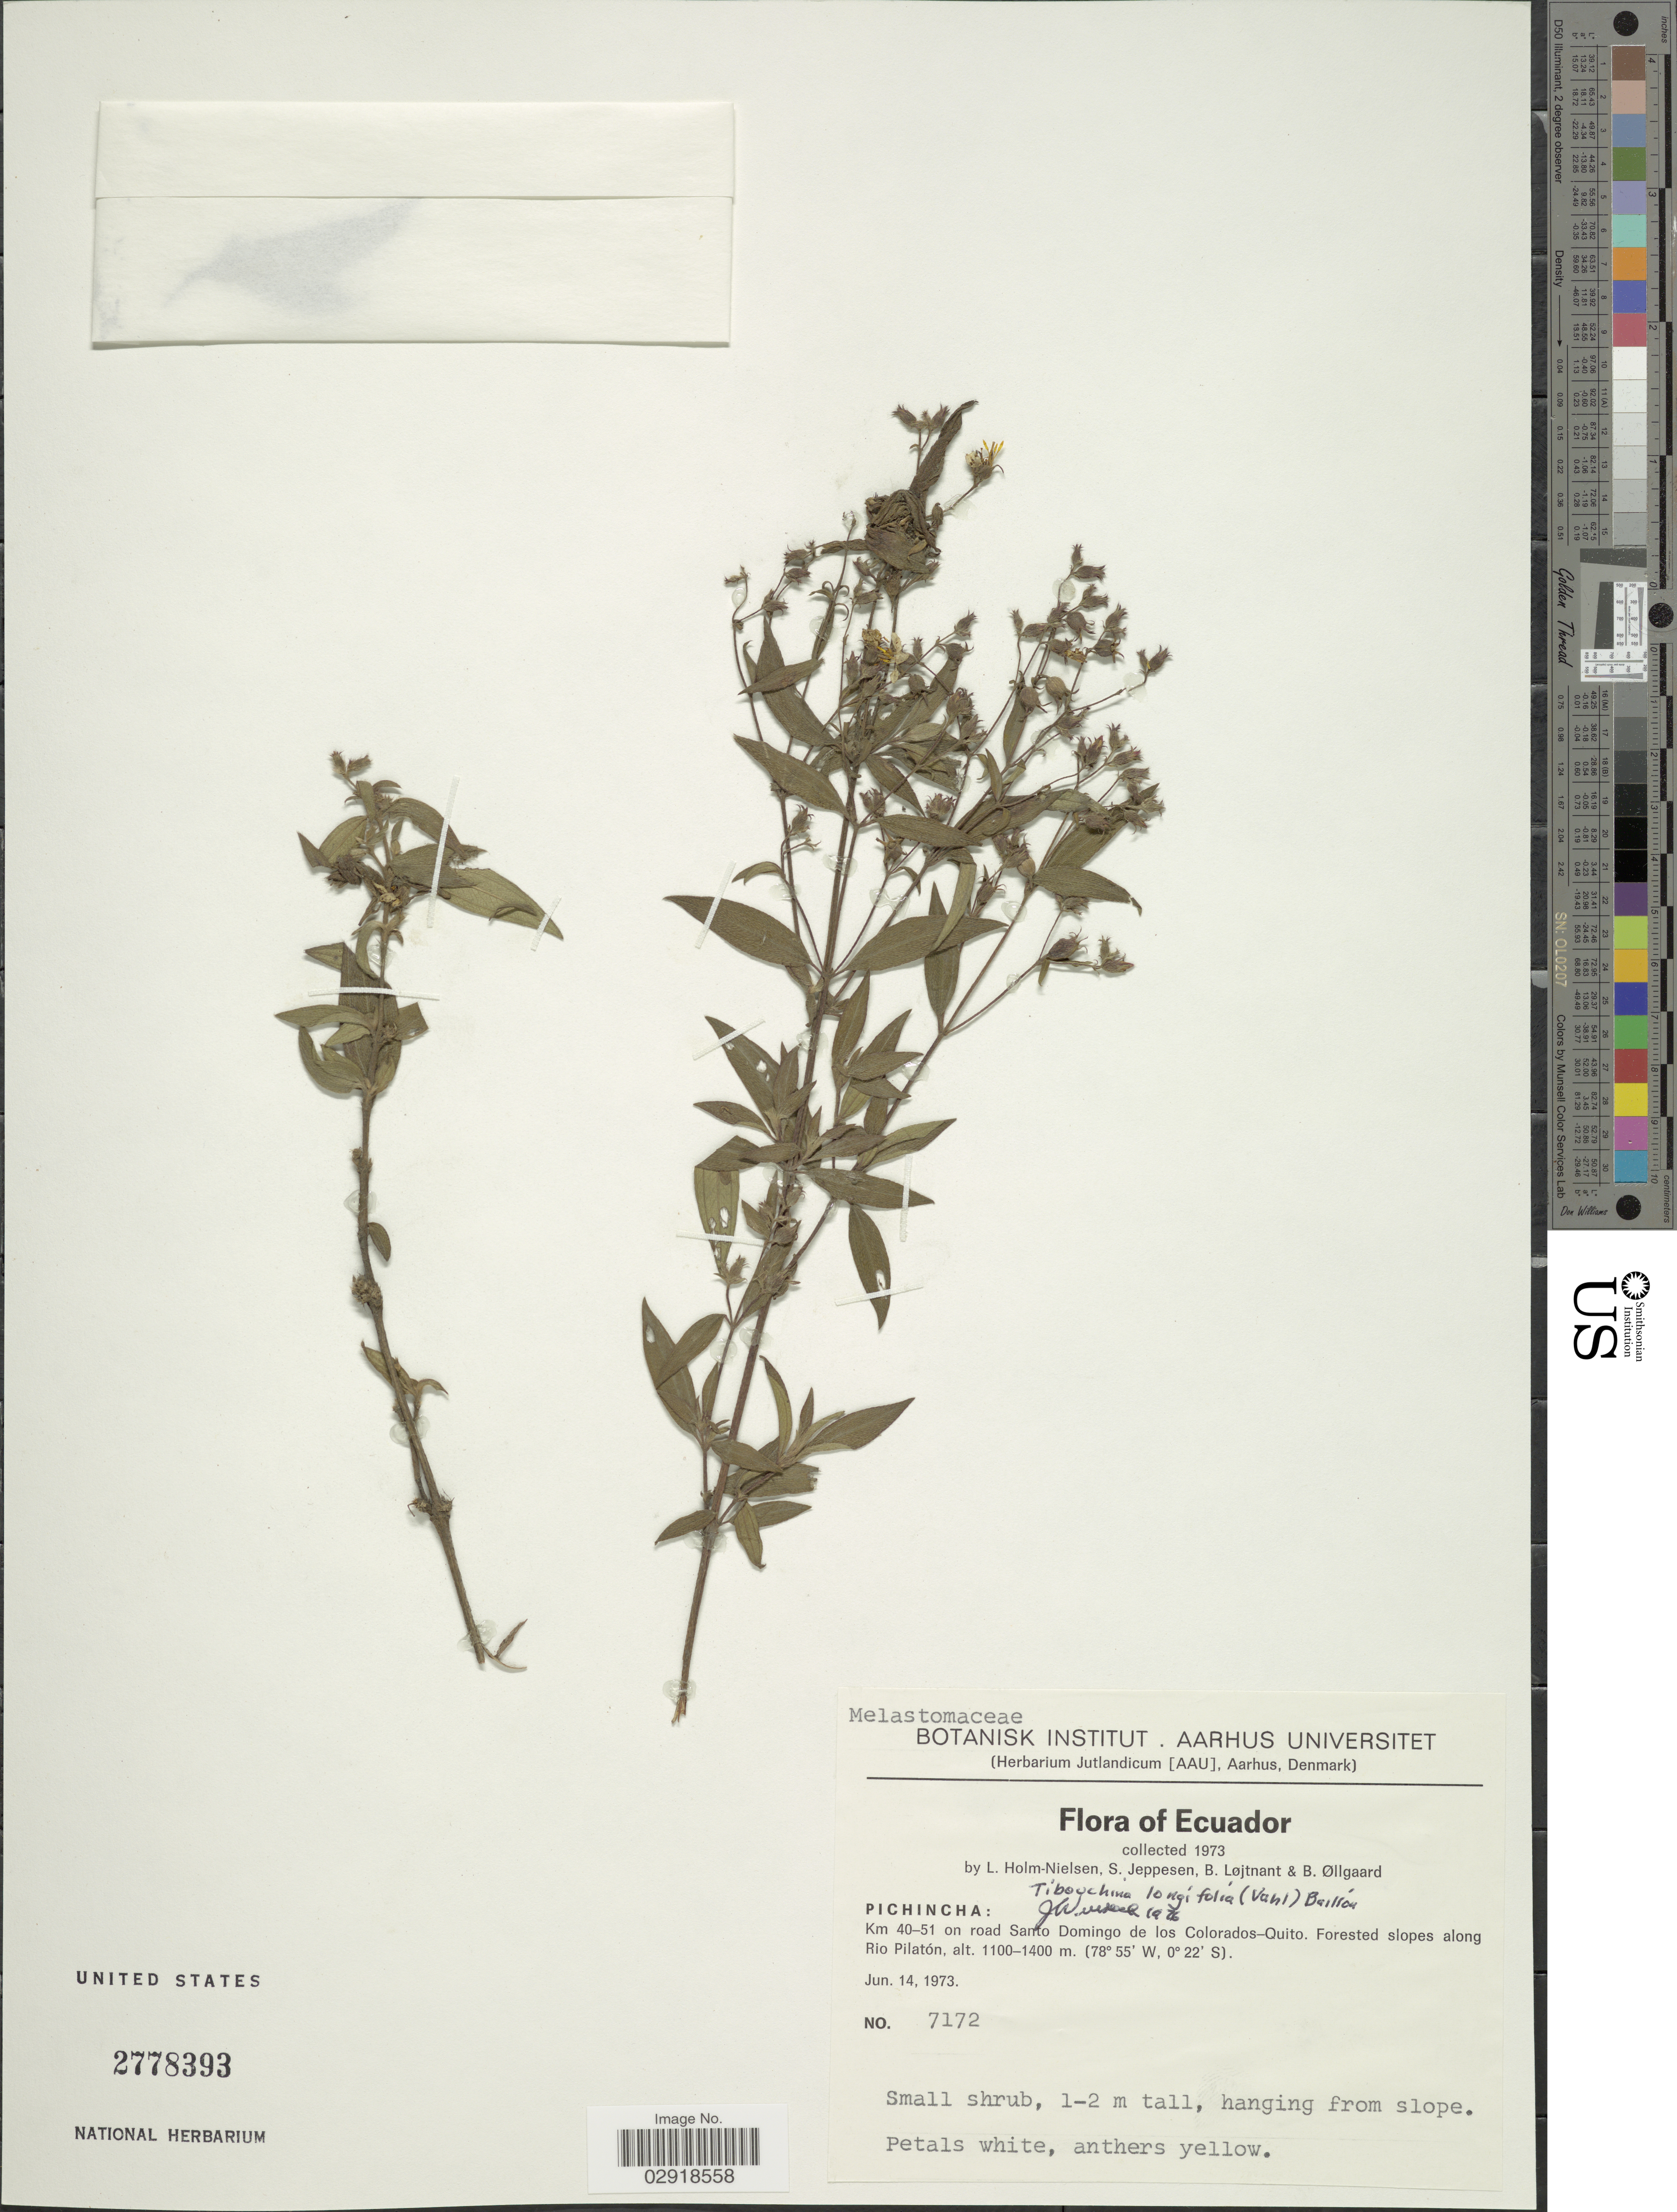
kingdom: Plantae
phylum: Tracheophyta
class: Magnoliopsida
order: Myrtales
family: Melastomataceae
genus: Chaetogastra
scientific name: Chaetogastra longifolia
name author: (Vahl) DC.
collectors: L. Holm-Nielsen, S. Jeppesen, B. Löjtnant & B. Øllgaard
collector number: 7172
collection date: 1973-06-14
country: Ecuador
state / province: Pichincha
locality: Km 40-51 on road Santo Domingo de los Colorados-Quito. Forested slopes along Rio Pilatón.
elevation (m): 1100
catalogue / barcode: US 2778393